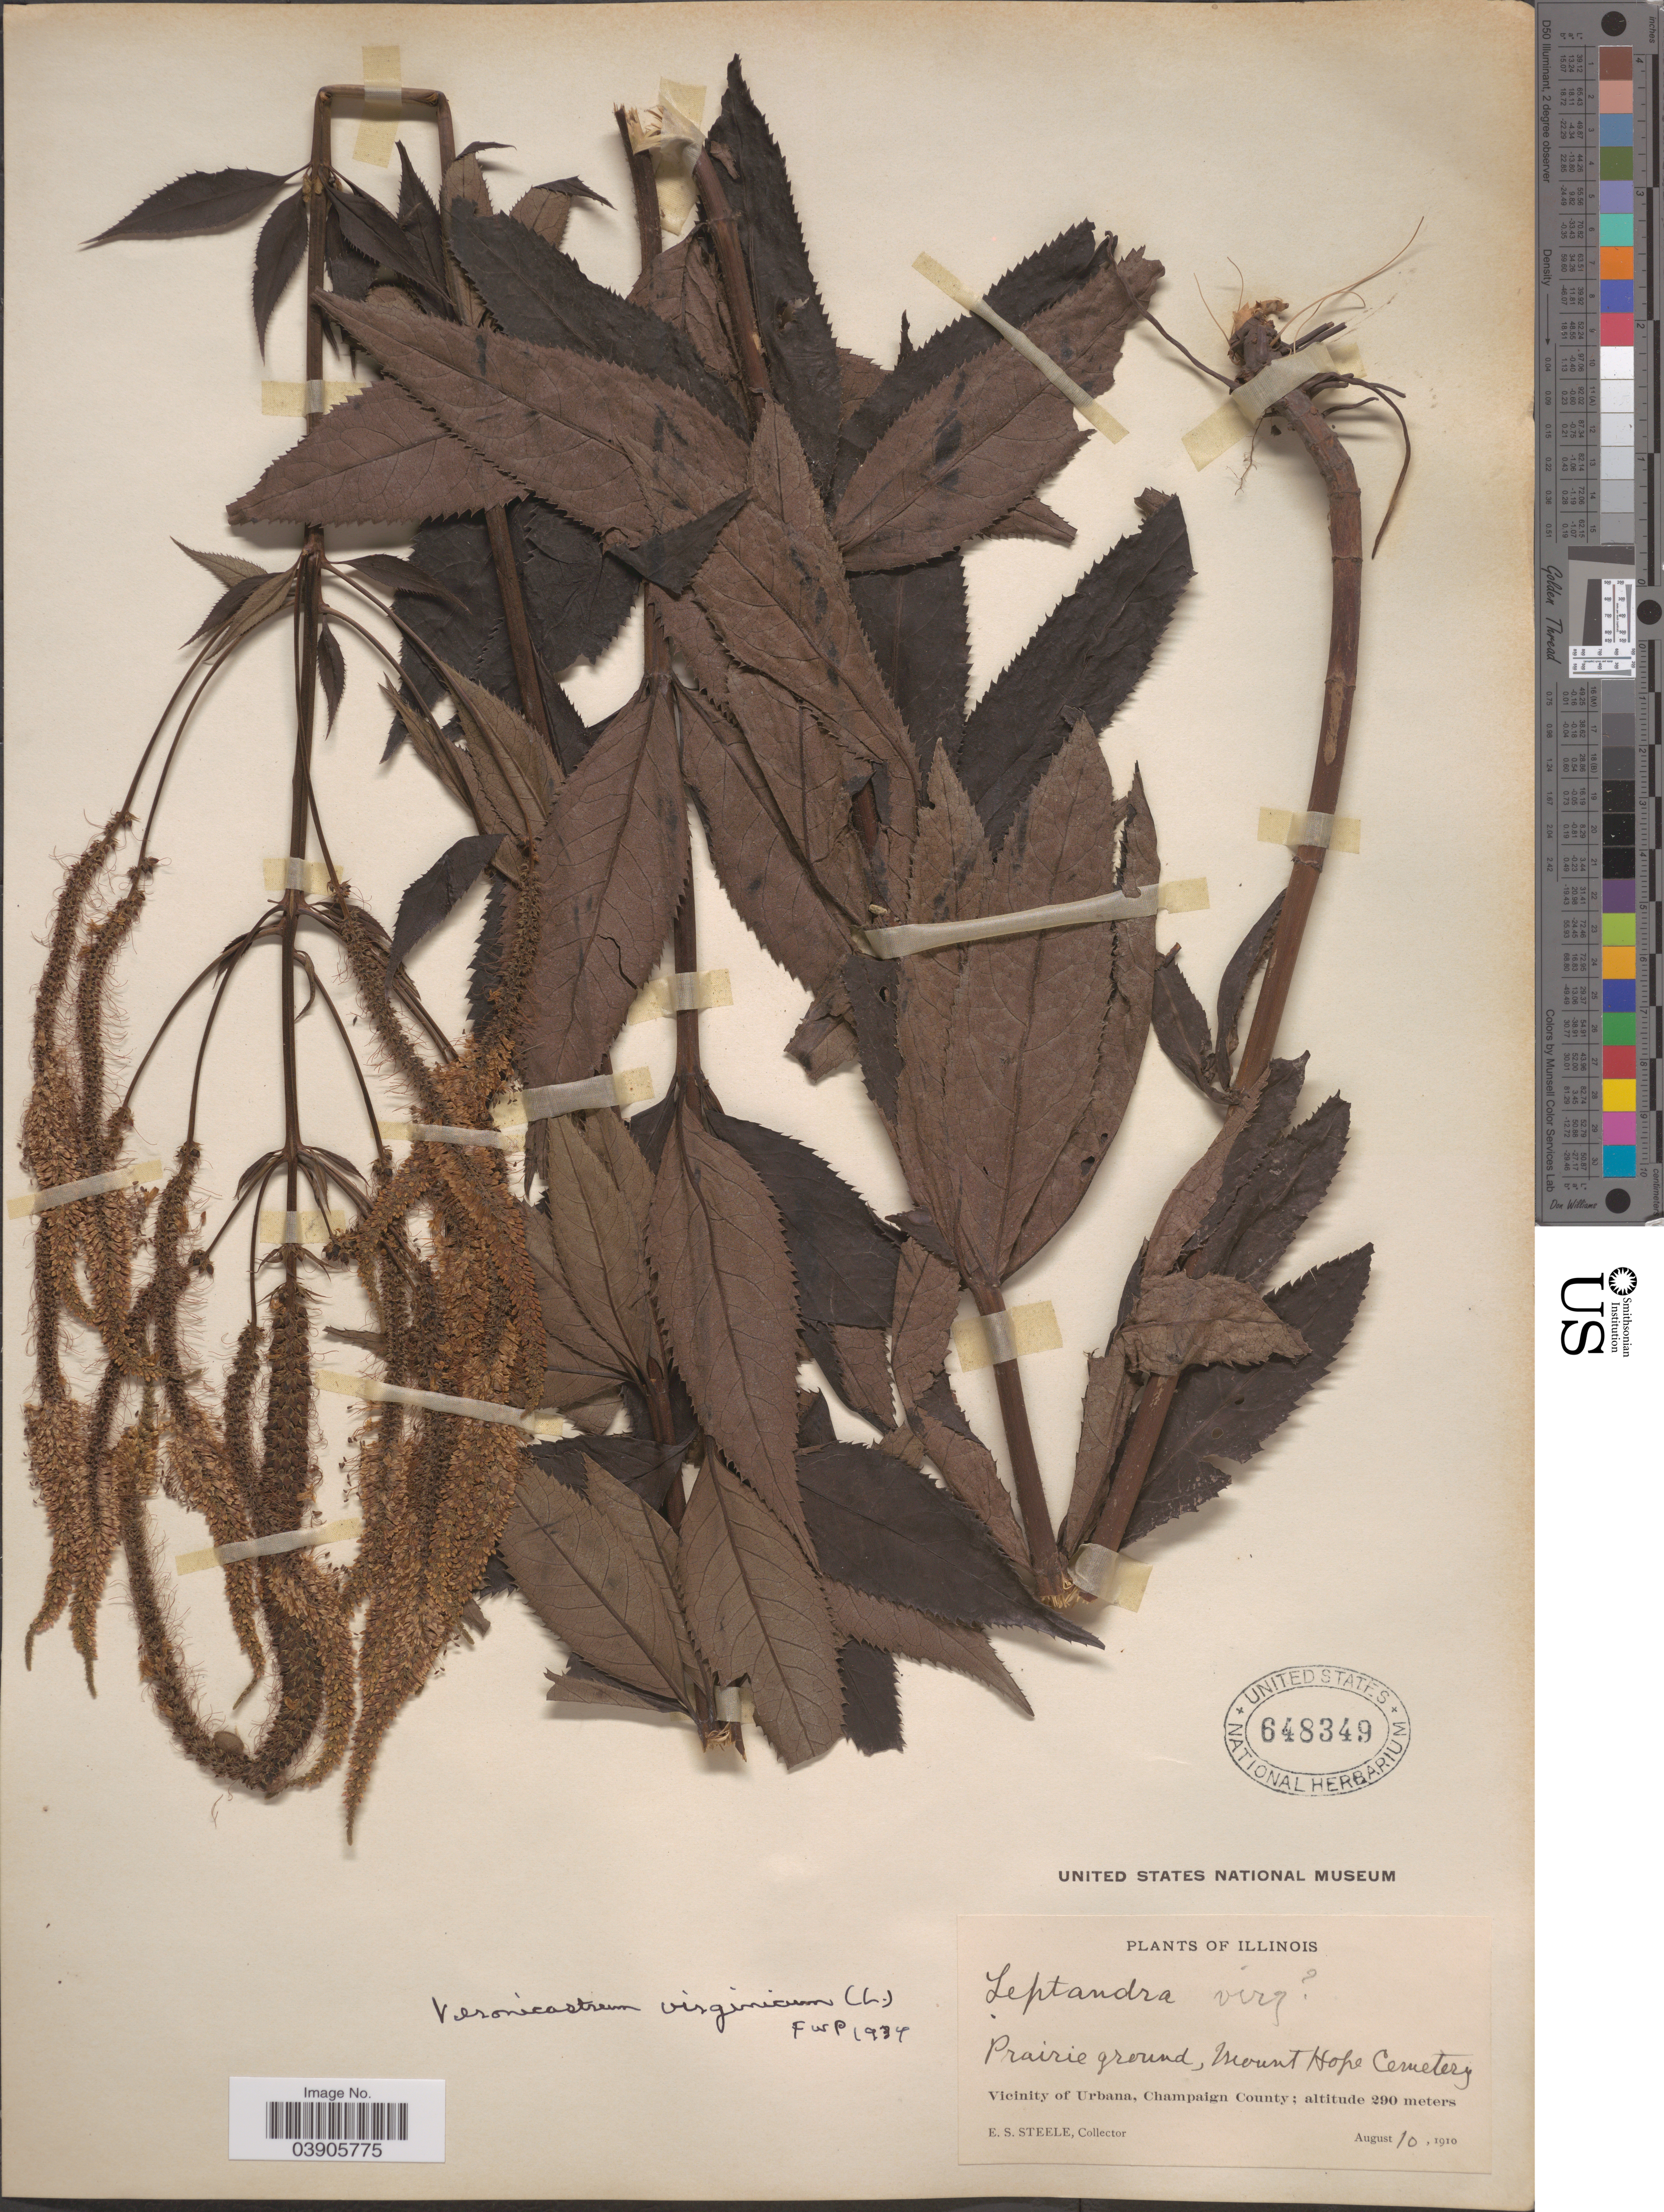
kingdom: Plantae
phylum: Tracheophyta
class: Magnoliopsida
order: Lamiales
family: Plantaginaceae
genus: Veronicastrum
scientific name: Veronicastrum virginicum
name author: (L.) Farw.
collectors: E. Steele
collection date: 1910-08-10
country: United States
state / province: Illinois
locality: Prairie ground, mount Hope Cemetery. Vicinity of Urbana, Champaign County.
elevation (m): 290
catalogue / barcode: US 648349